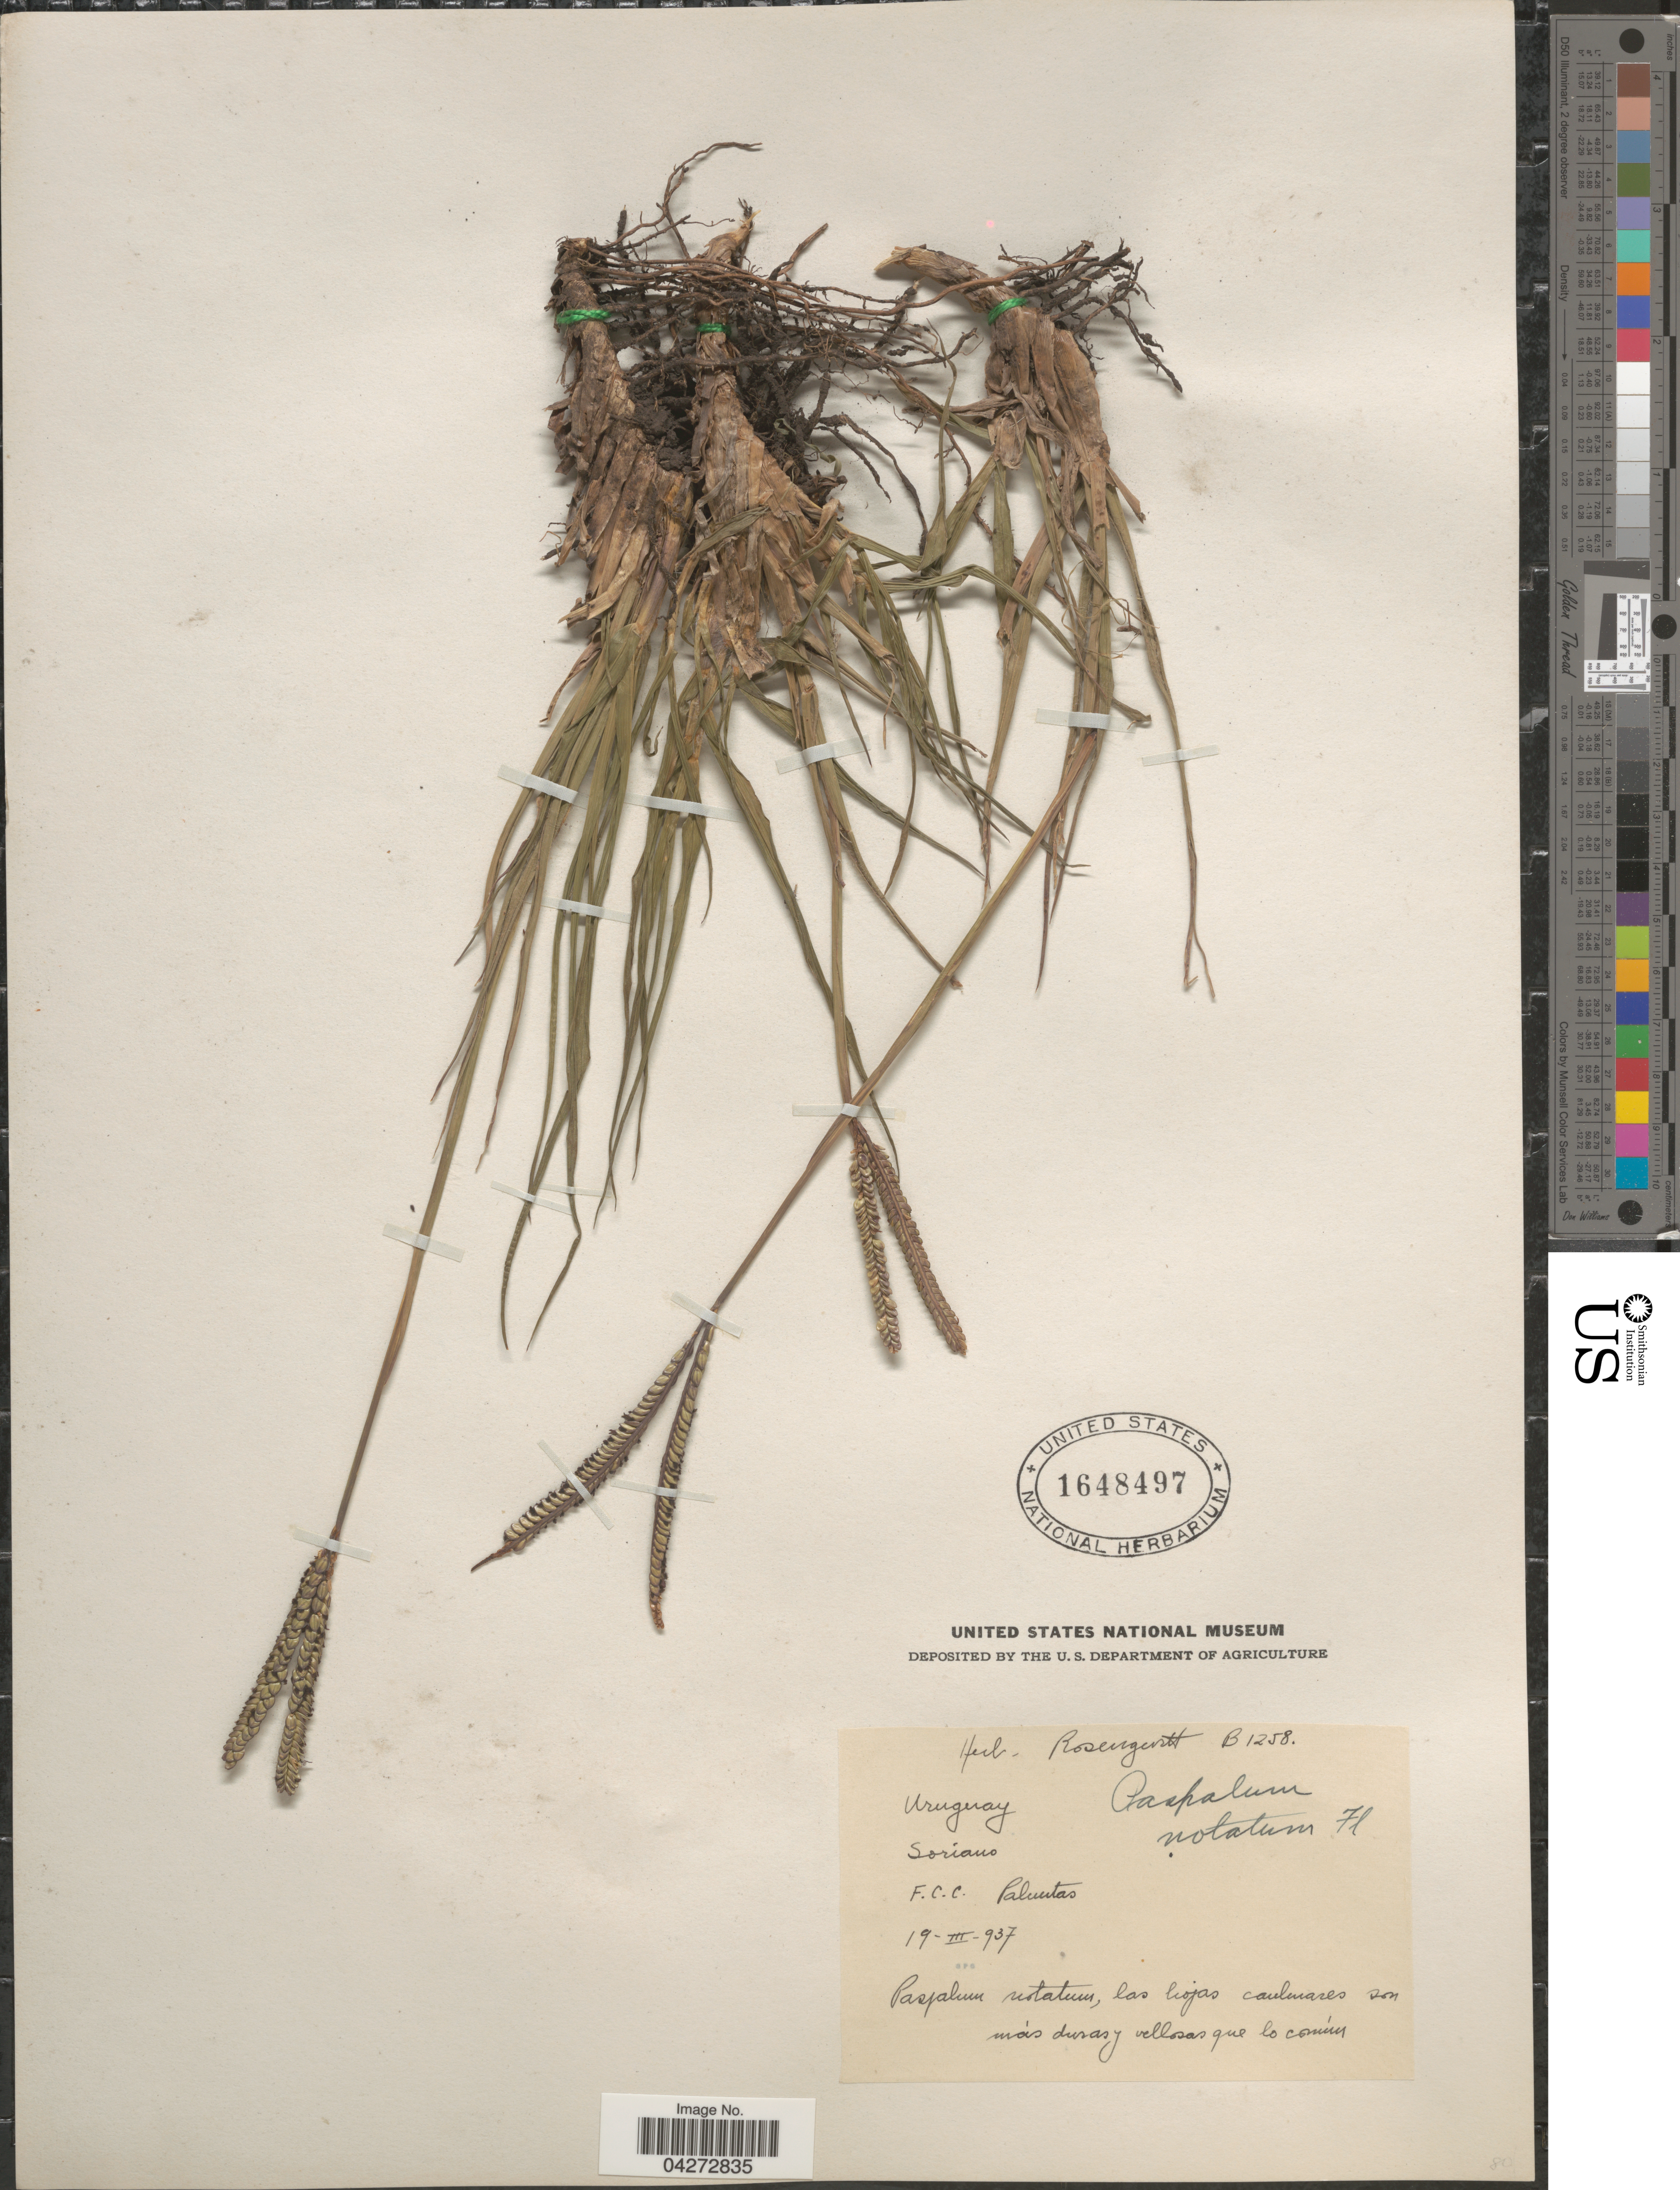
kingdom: Plantae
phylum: Tracheophyta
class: Liliopsida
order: Poales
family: Poaceae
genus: Paspalum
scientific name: Paspalum notatum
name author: Flüggé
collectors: ex herb. Rosengurtt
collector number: B1258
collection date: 1937-03-19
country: Uruguay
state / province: Soriano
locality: Soriano. F. C. C. Palmitas.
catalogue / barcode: US 1648497